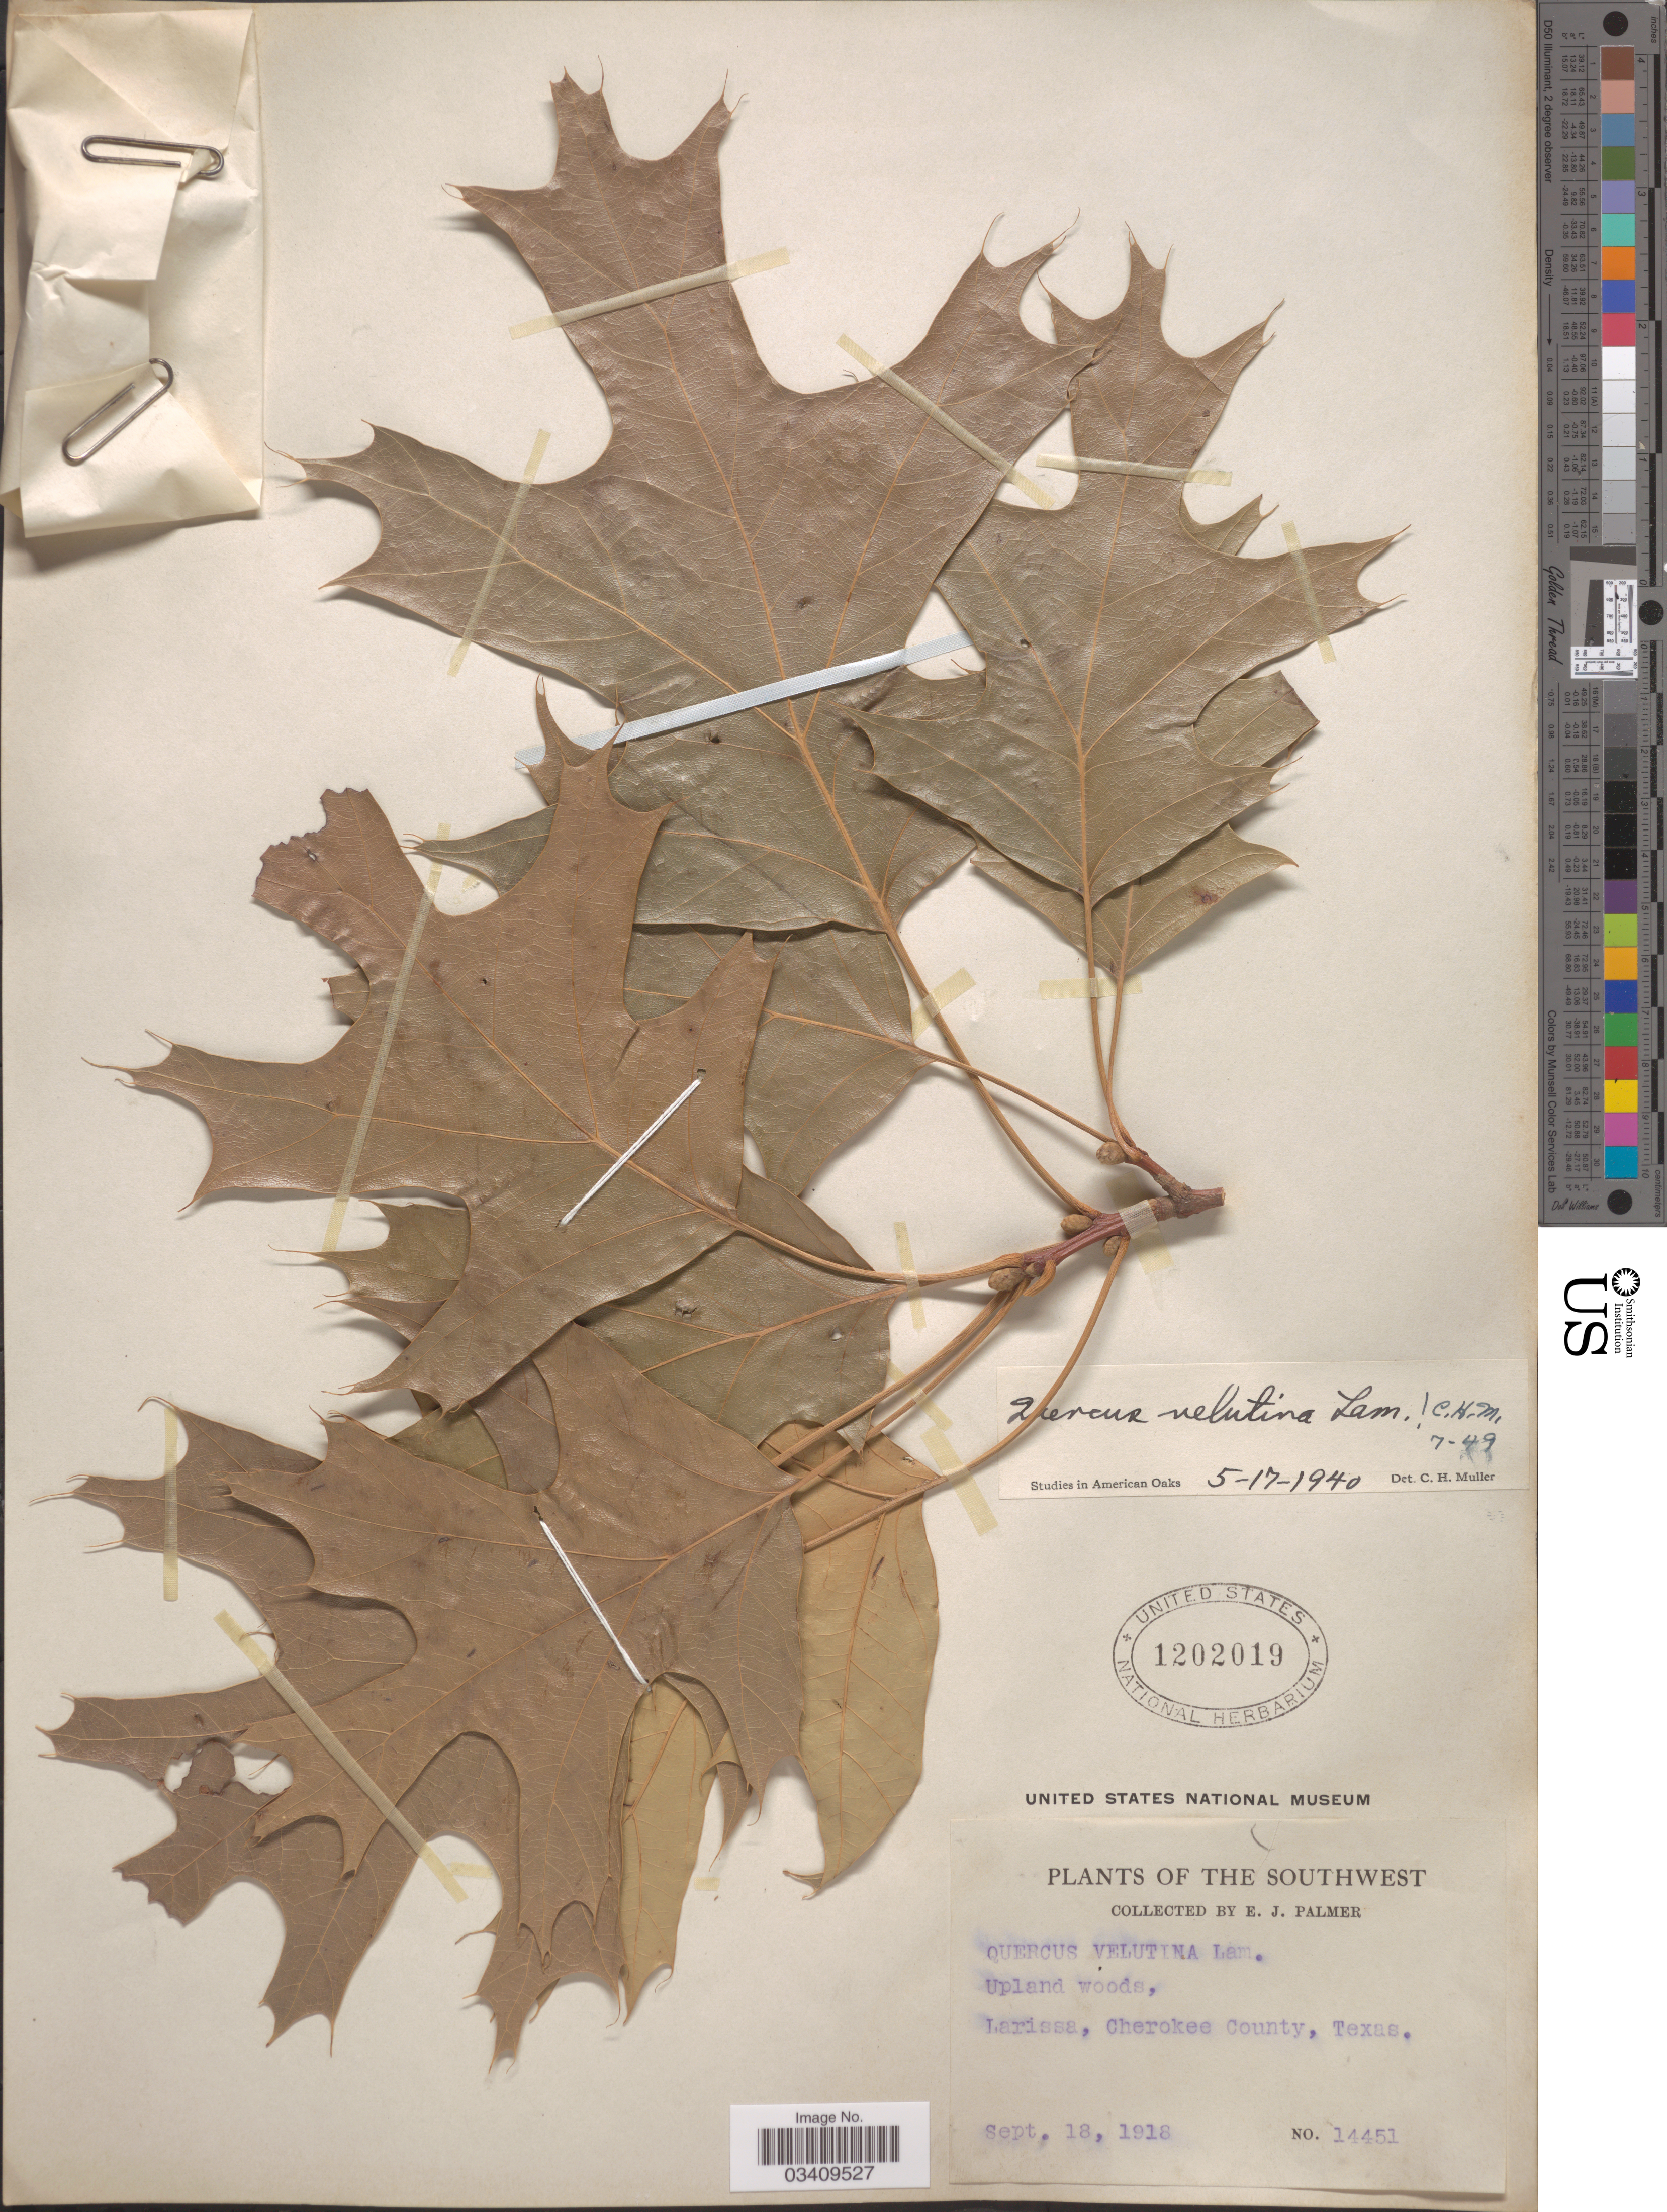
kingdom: Plantae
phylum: Tracheophyta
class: Magnoliopsida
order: Fagales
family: Fagaceae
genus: Quercus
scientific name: Quercus velutina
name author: Lam.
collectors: E. J. Palmer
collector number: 14451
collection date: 1918-09-18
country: United States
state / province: Texas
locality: The Southwest. Larissa, Cherokee County.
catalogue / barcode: US 1202019